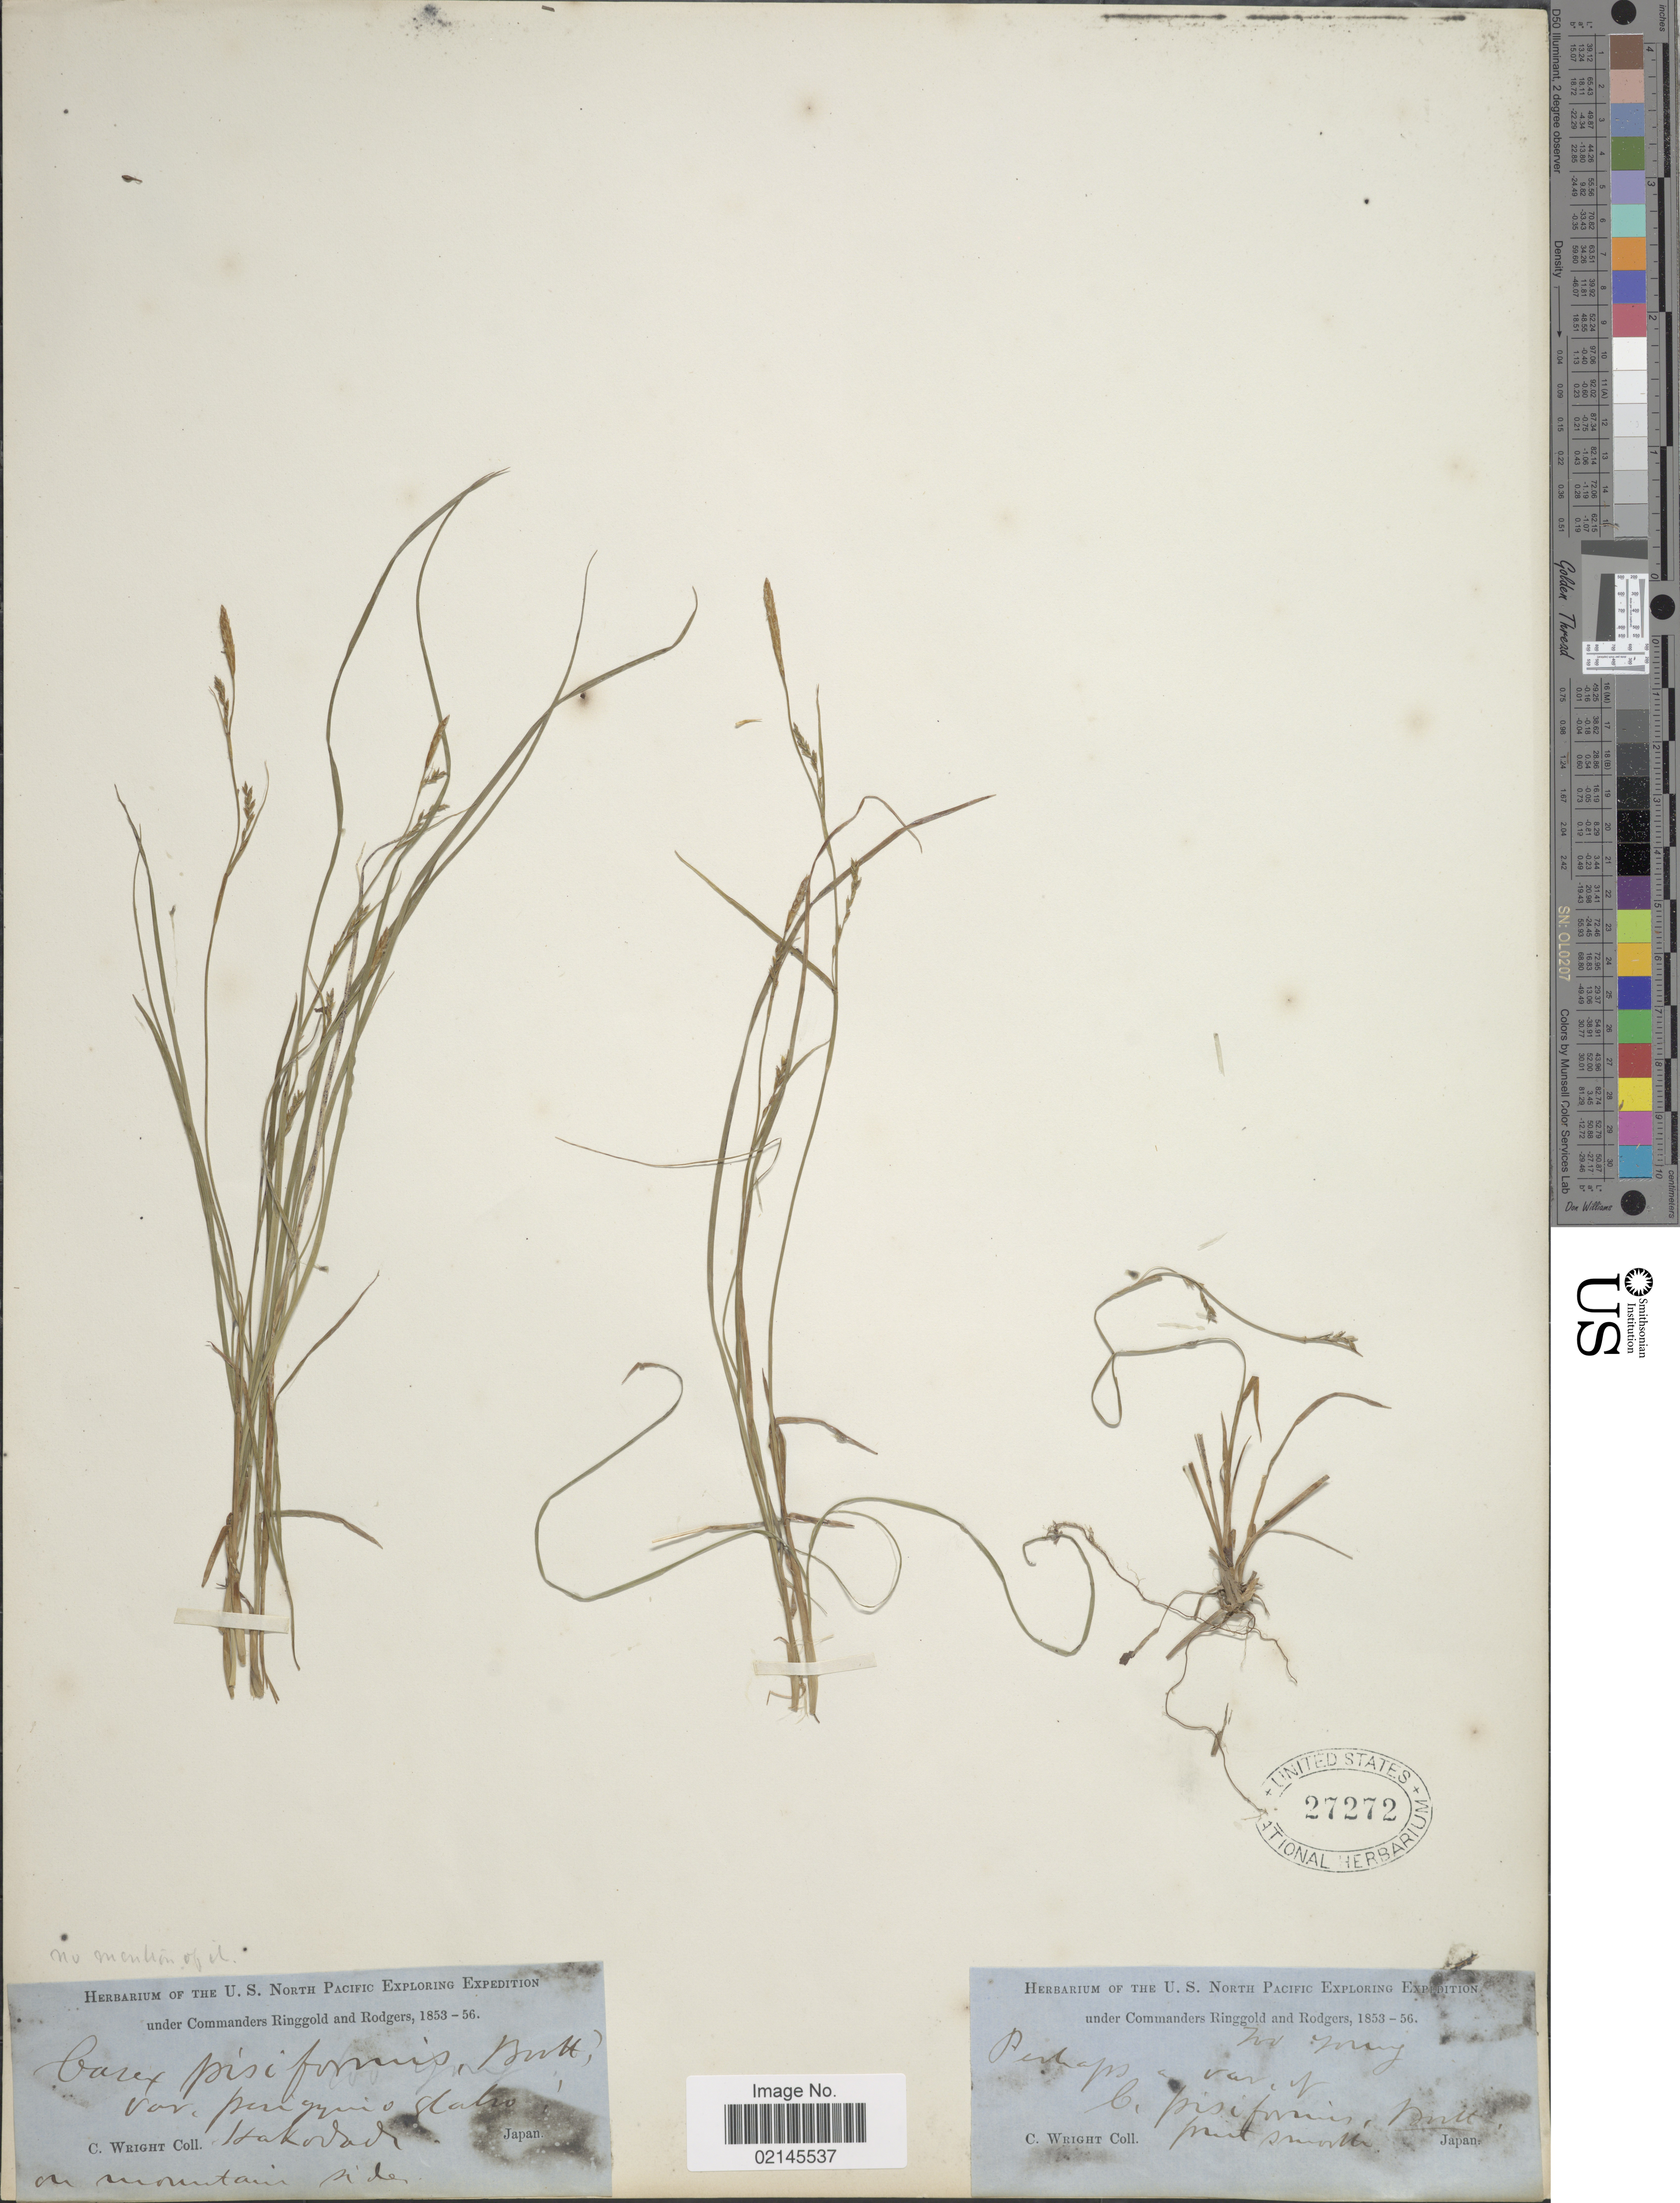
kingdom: Plantae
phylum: Tracheophyta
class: Liliopsida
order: Poales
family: Cyperaceae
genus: Carex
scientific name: Carex pisiformis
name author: Boott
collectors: C. Wright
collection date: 1853-11/1856-05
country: Japan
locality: Hakodadi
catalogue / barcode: US 27272